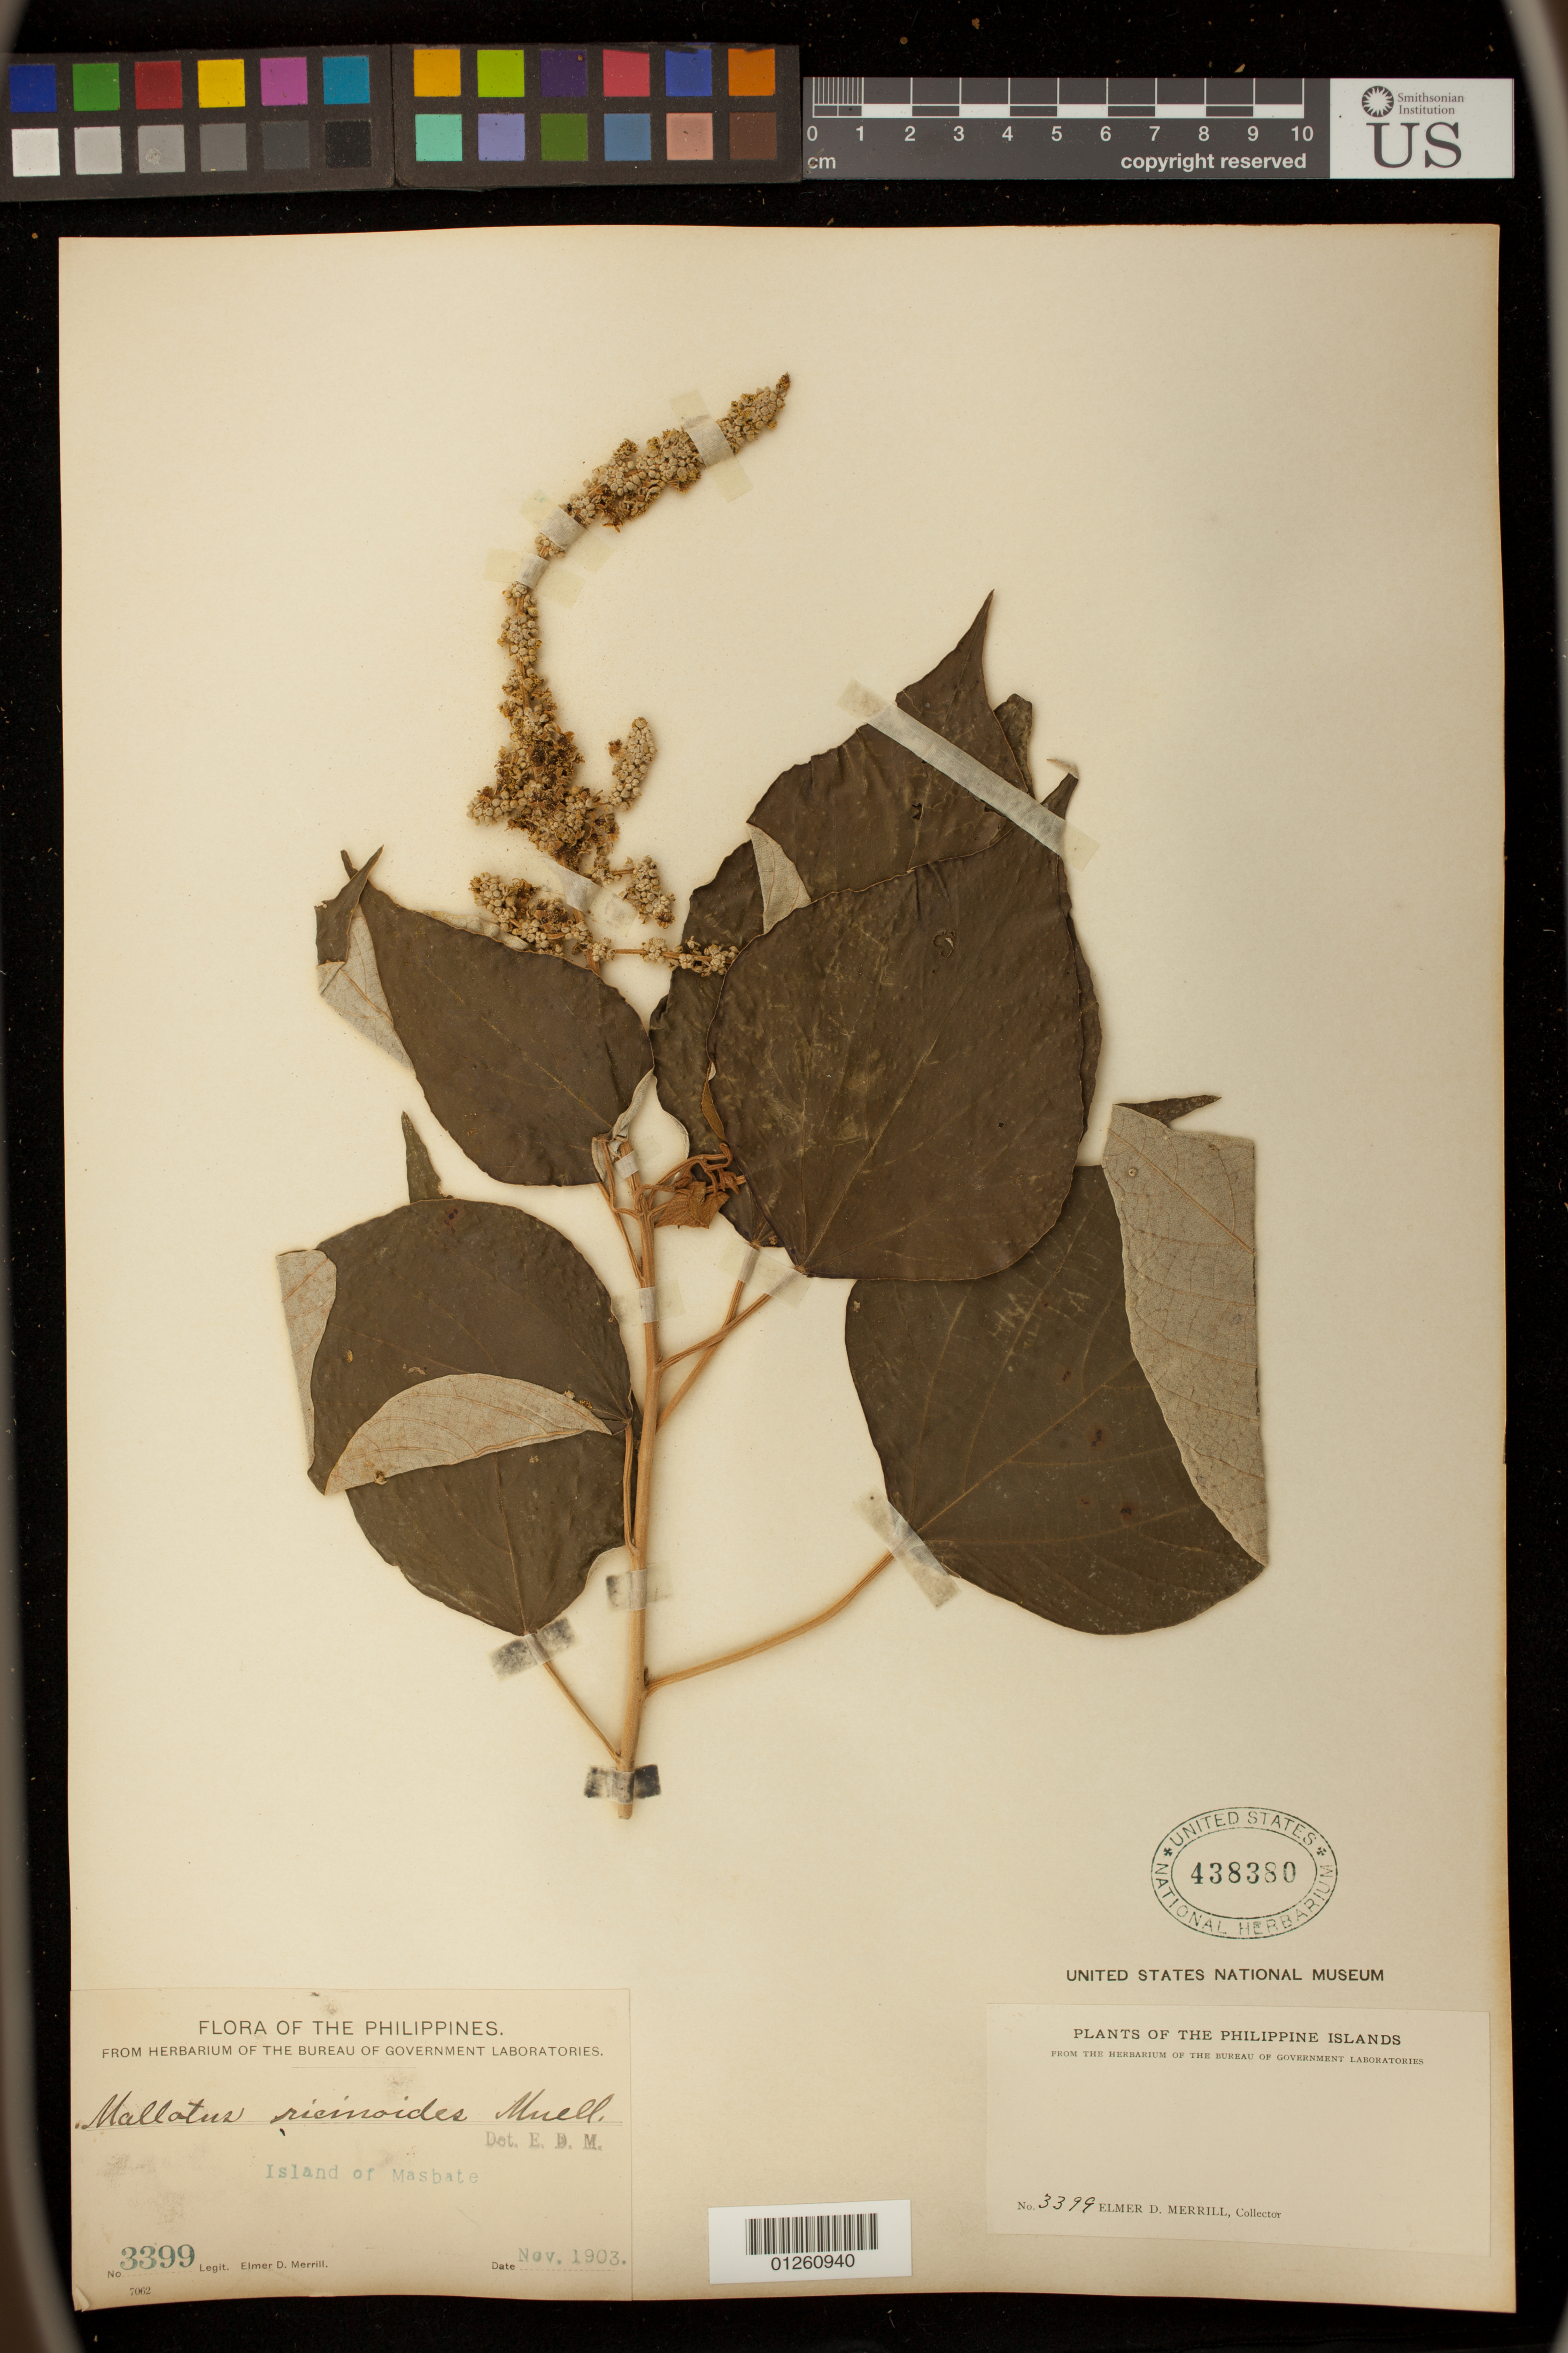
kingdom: Plantae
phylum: Tracheophyta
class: Magnoliopsida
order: Malpighiales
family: Euphorbiaceae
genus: Mallotus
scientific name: Mallotus ricinoides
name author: (Pers.) Müll. Arg.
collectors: E. D. Merrill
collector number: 3399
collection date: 1930-11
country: Philippines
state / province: Bicol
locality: Island of Masbate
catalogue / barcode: US 438380